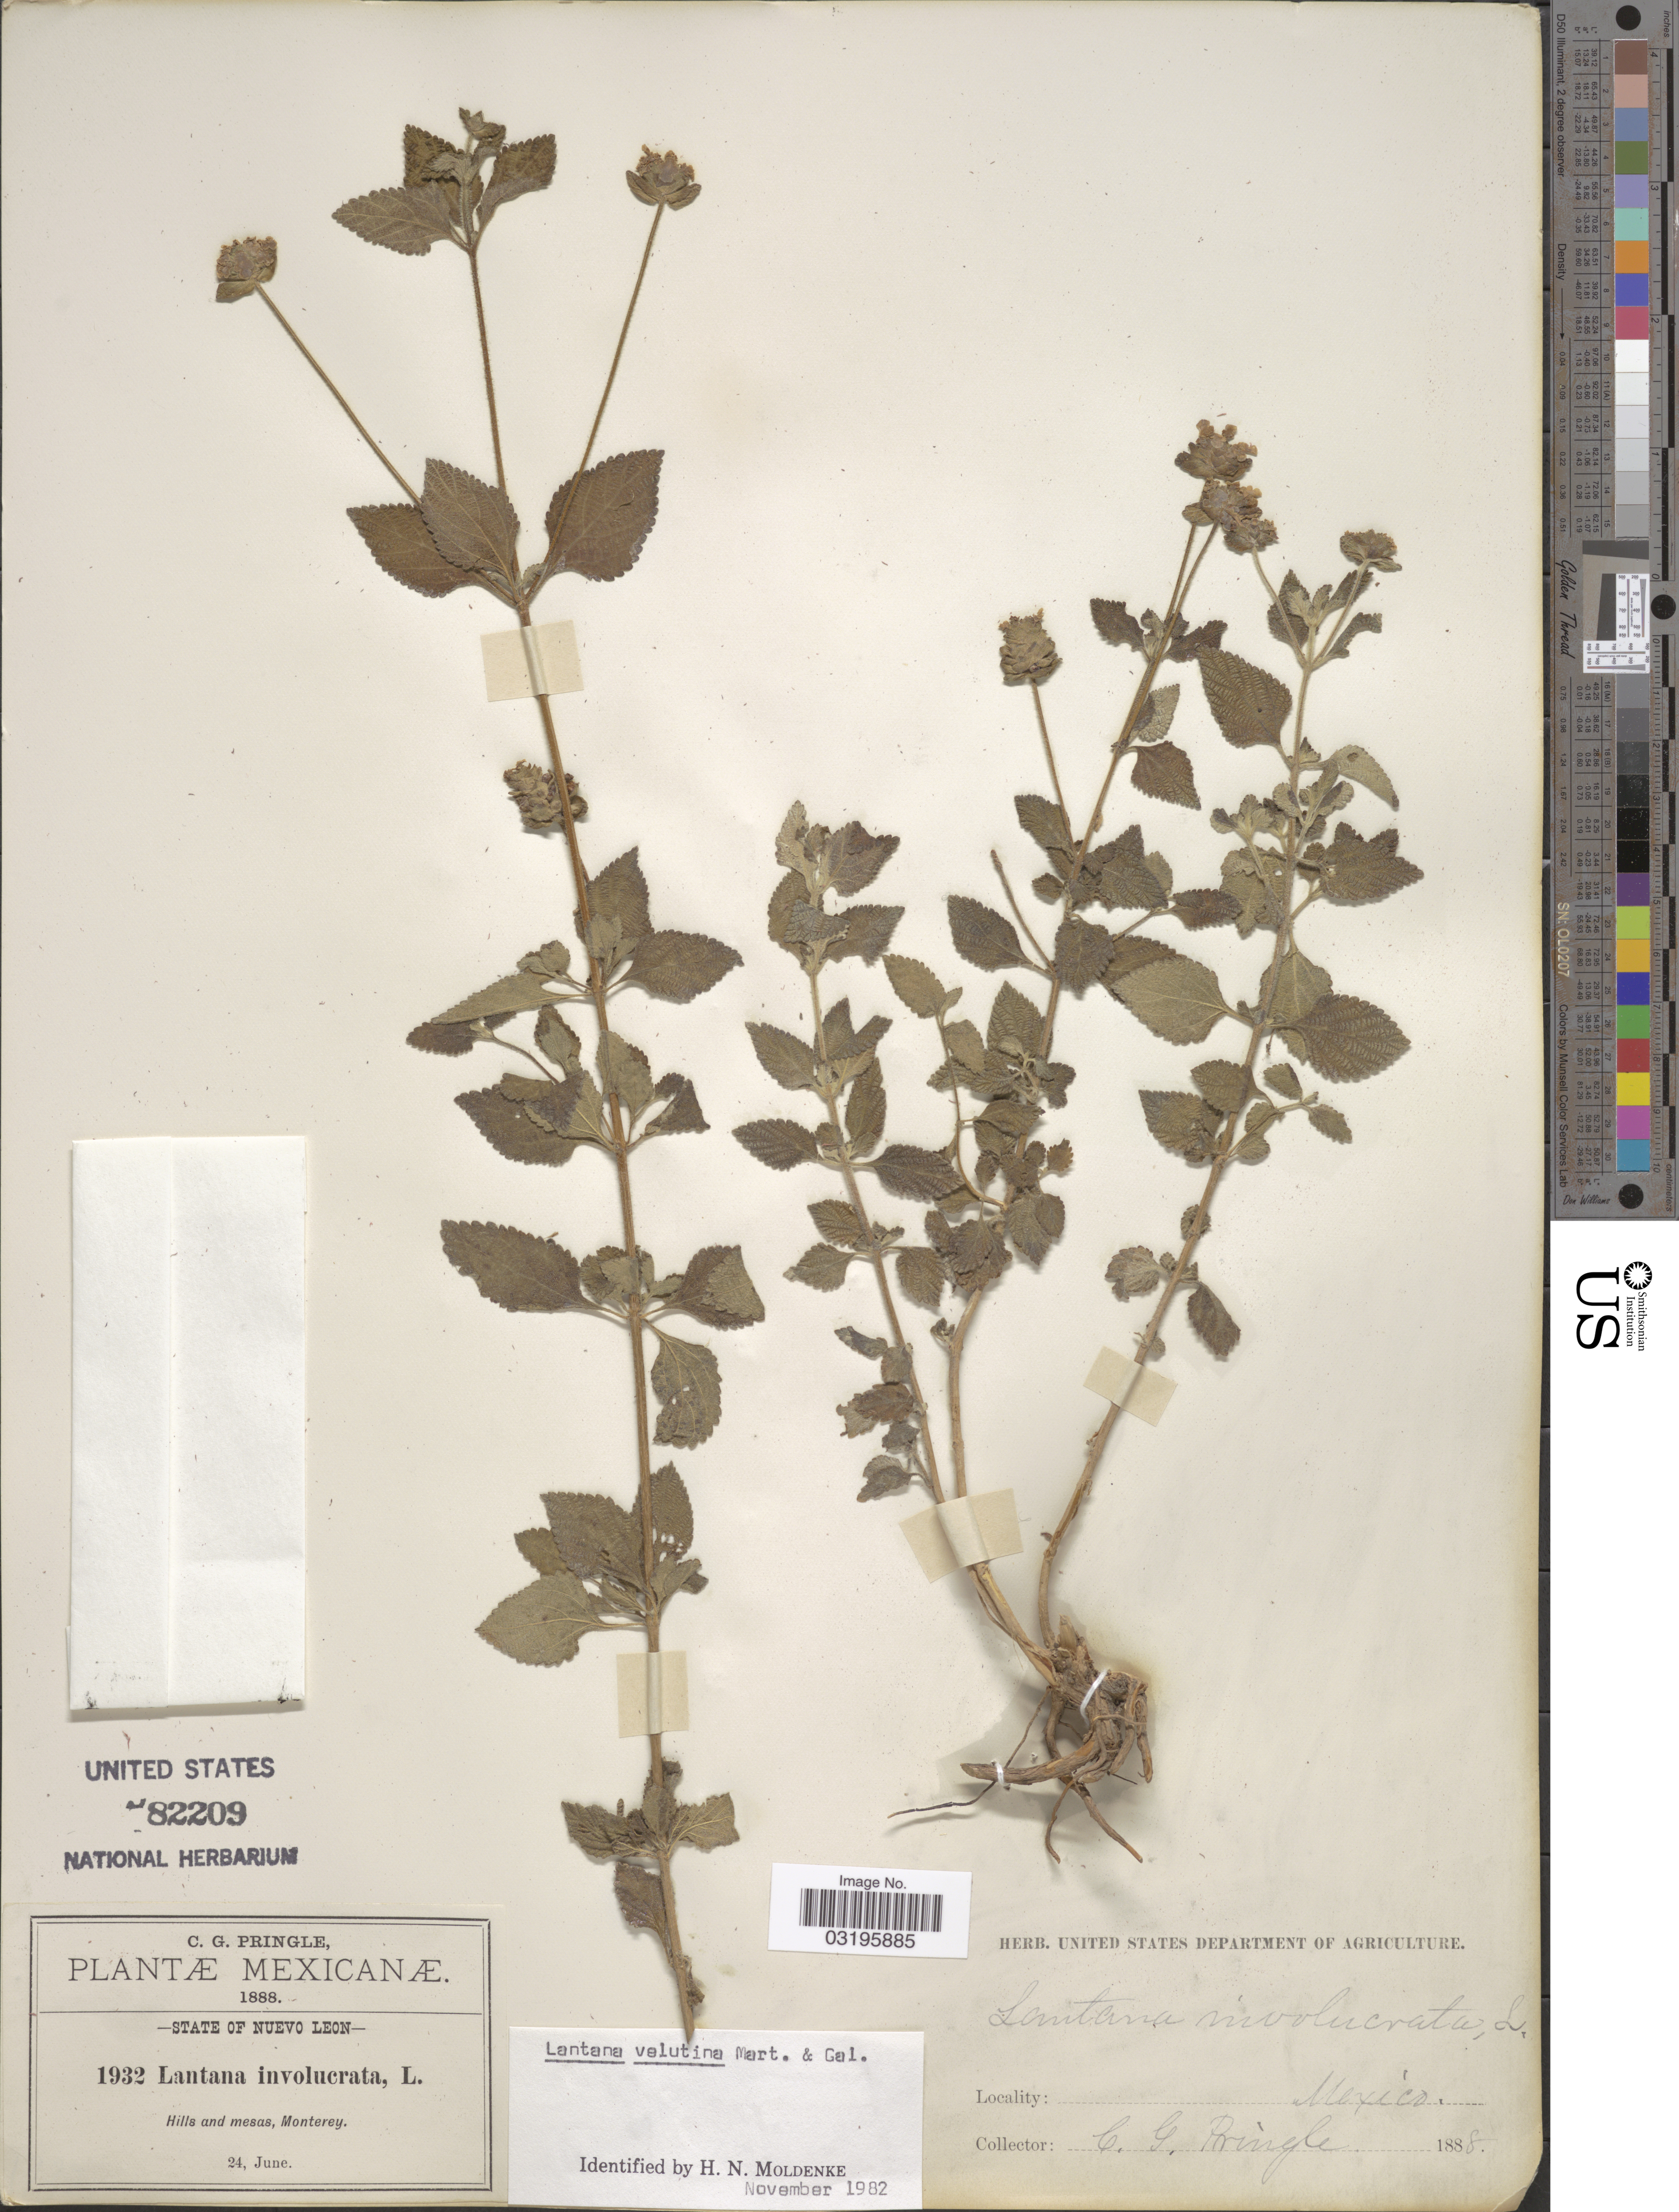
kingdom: Plantae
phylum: Tracheophyta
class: Magnoliopsida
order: Lamiales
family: Verbenaceae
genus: Lantana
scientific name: Lantana velutina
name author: M. Martens & Galeotti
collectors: C. G. Pringle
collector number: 1932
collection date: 1932-06-24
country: Mexico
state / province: Nuevo León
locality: Monterey.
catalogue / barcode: US 82209